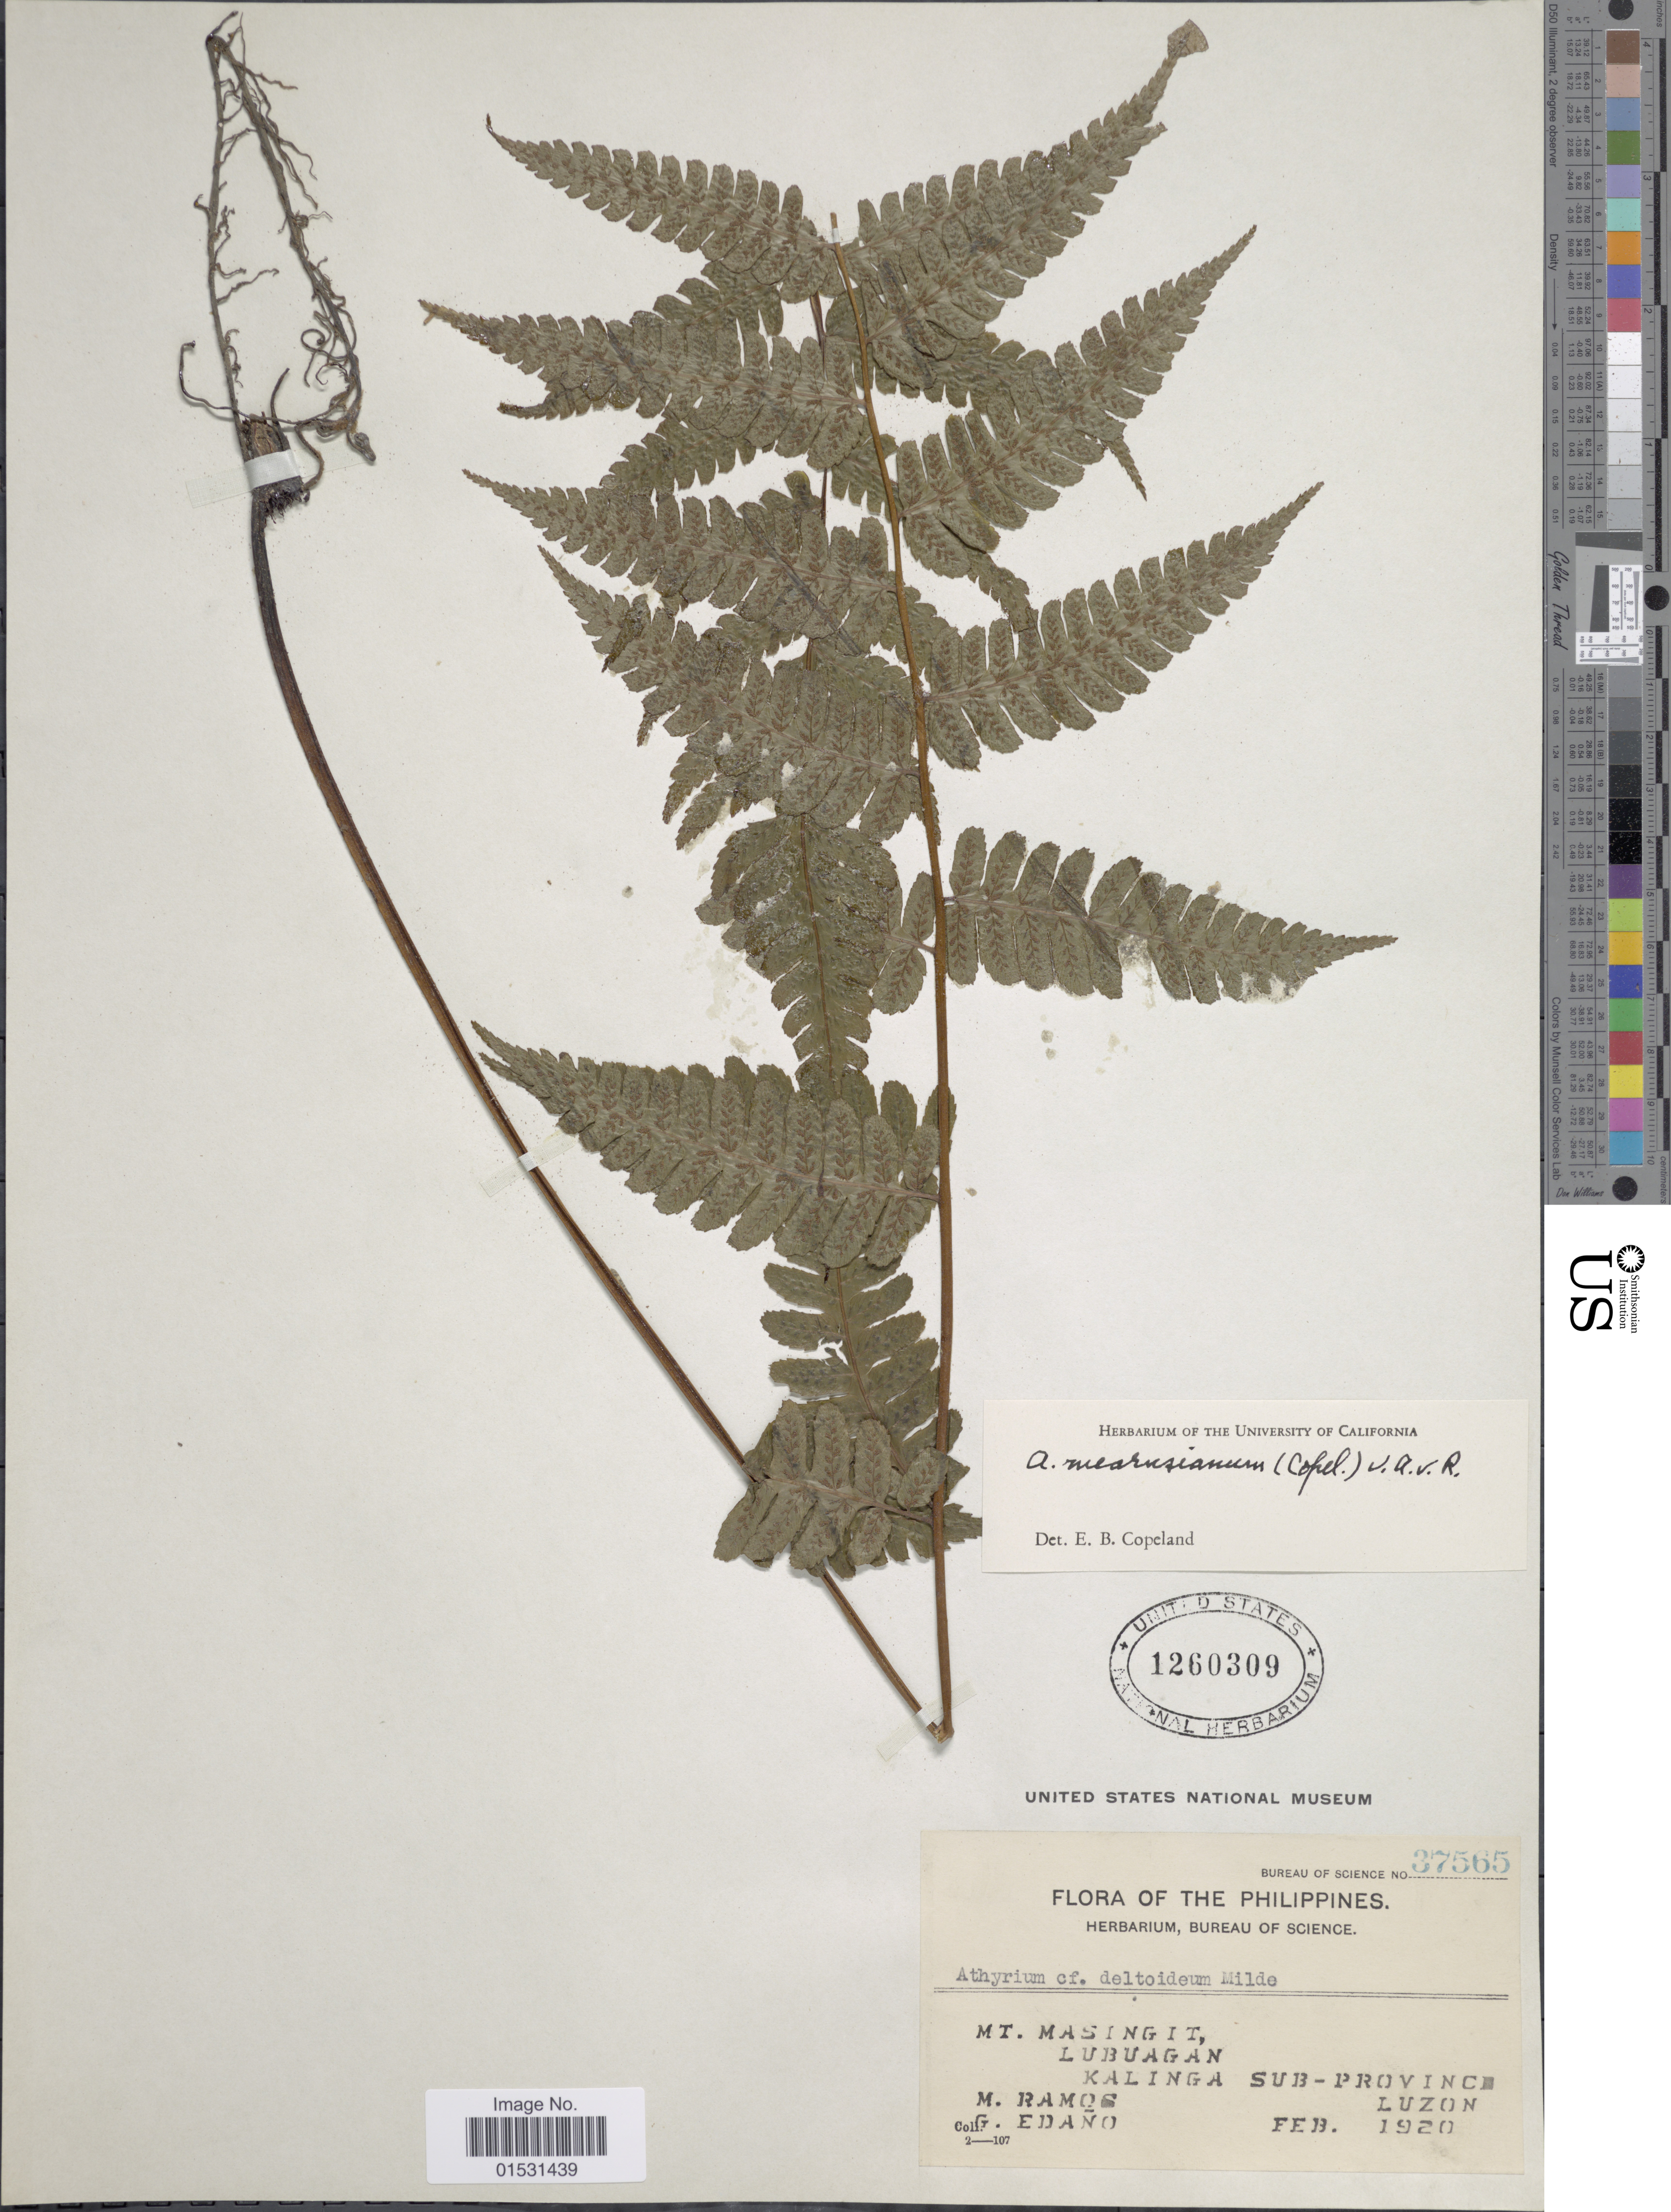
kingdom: Plantae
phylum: Tracheophyta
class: Polypodiopsida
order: Polypodiales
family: Athyriaceae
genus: Athyrium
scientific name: Athyrium mearusianum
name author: (Copel.) Alderw.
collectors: M. Ramos & G. Edaño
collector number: Bureau of Science 37565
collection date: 1920-02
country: Philippines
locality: Mt. Masingit, Lubuagan. Kalinga Sub-province. Luzon.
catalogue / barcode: US 1260309